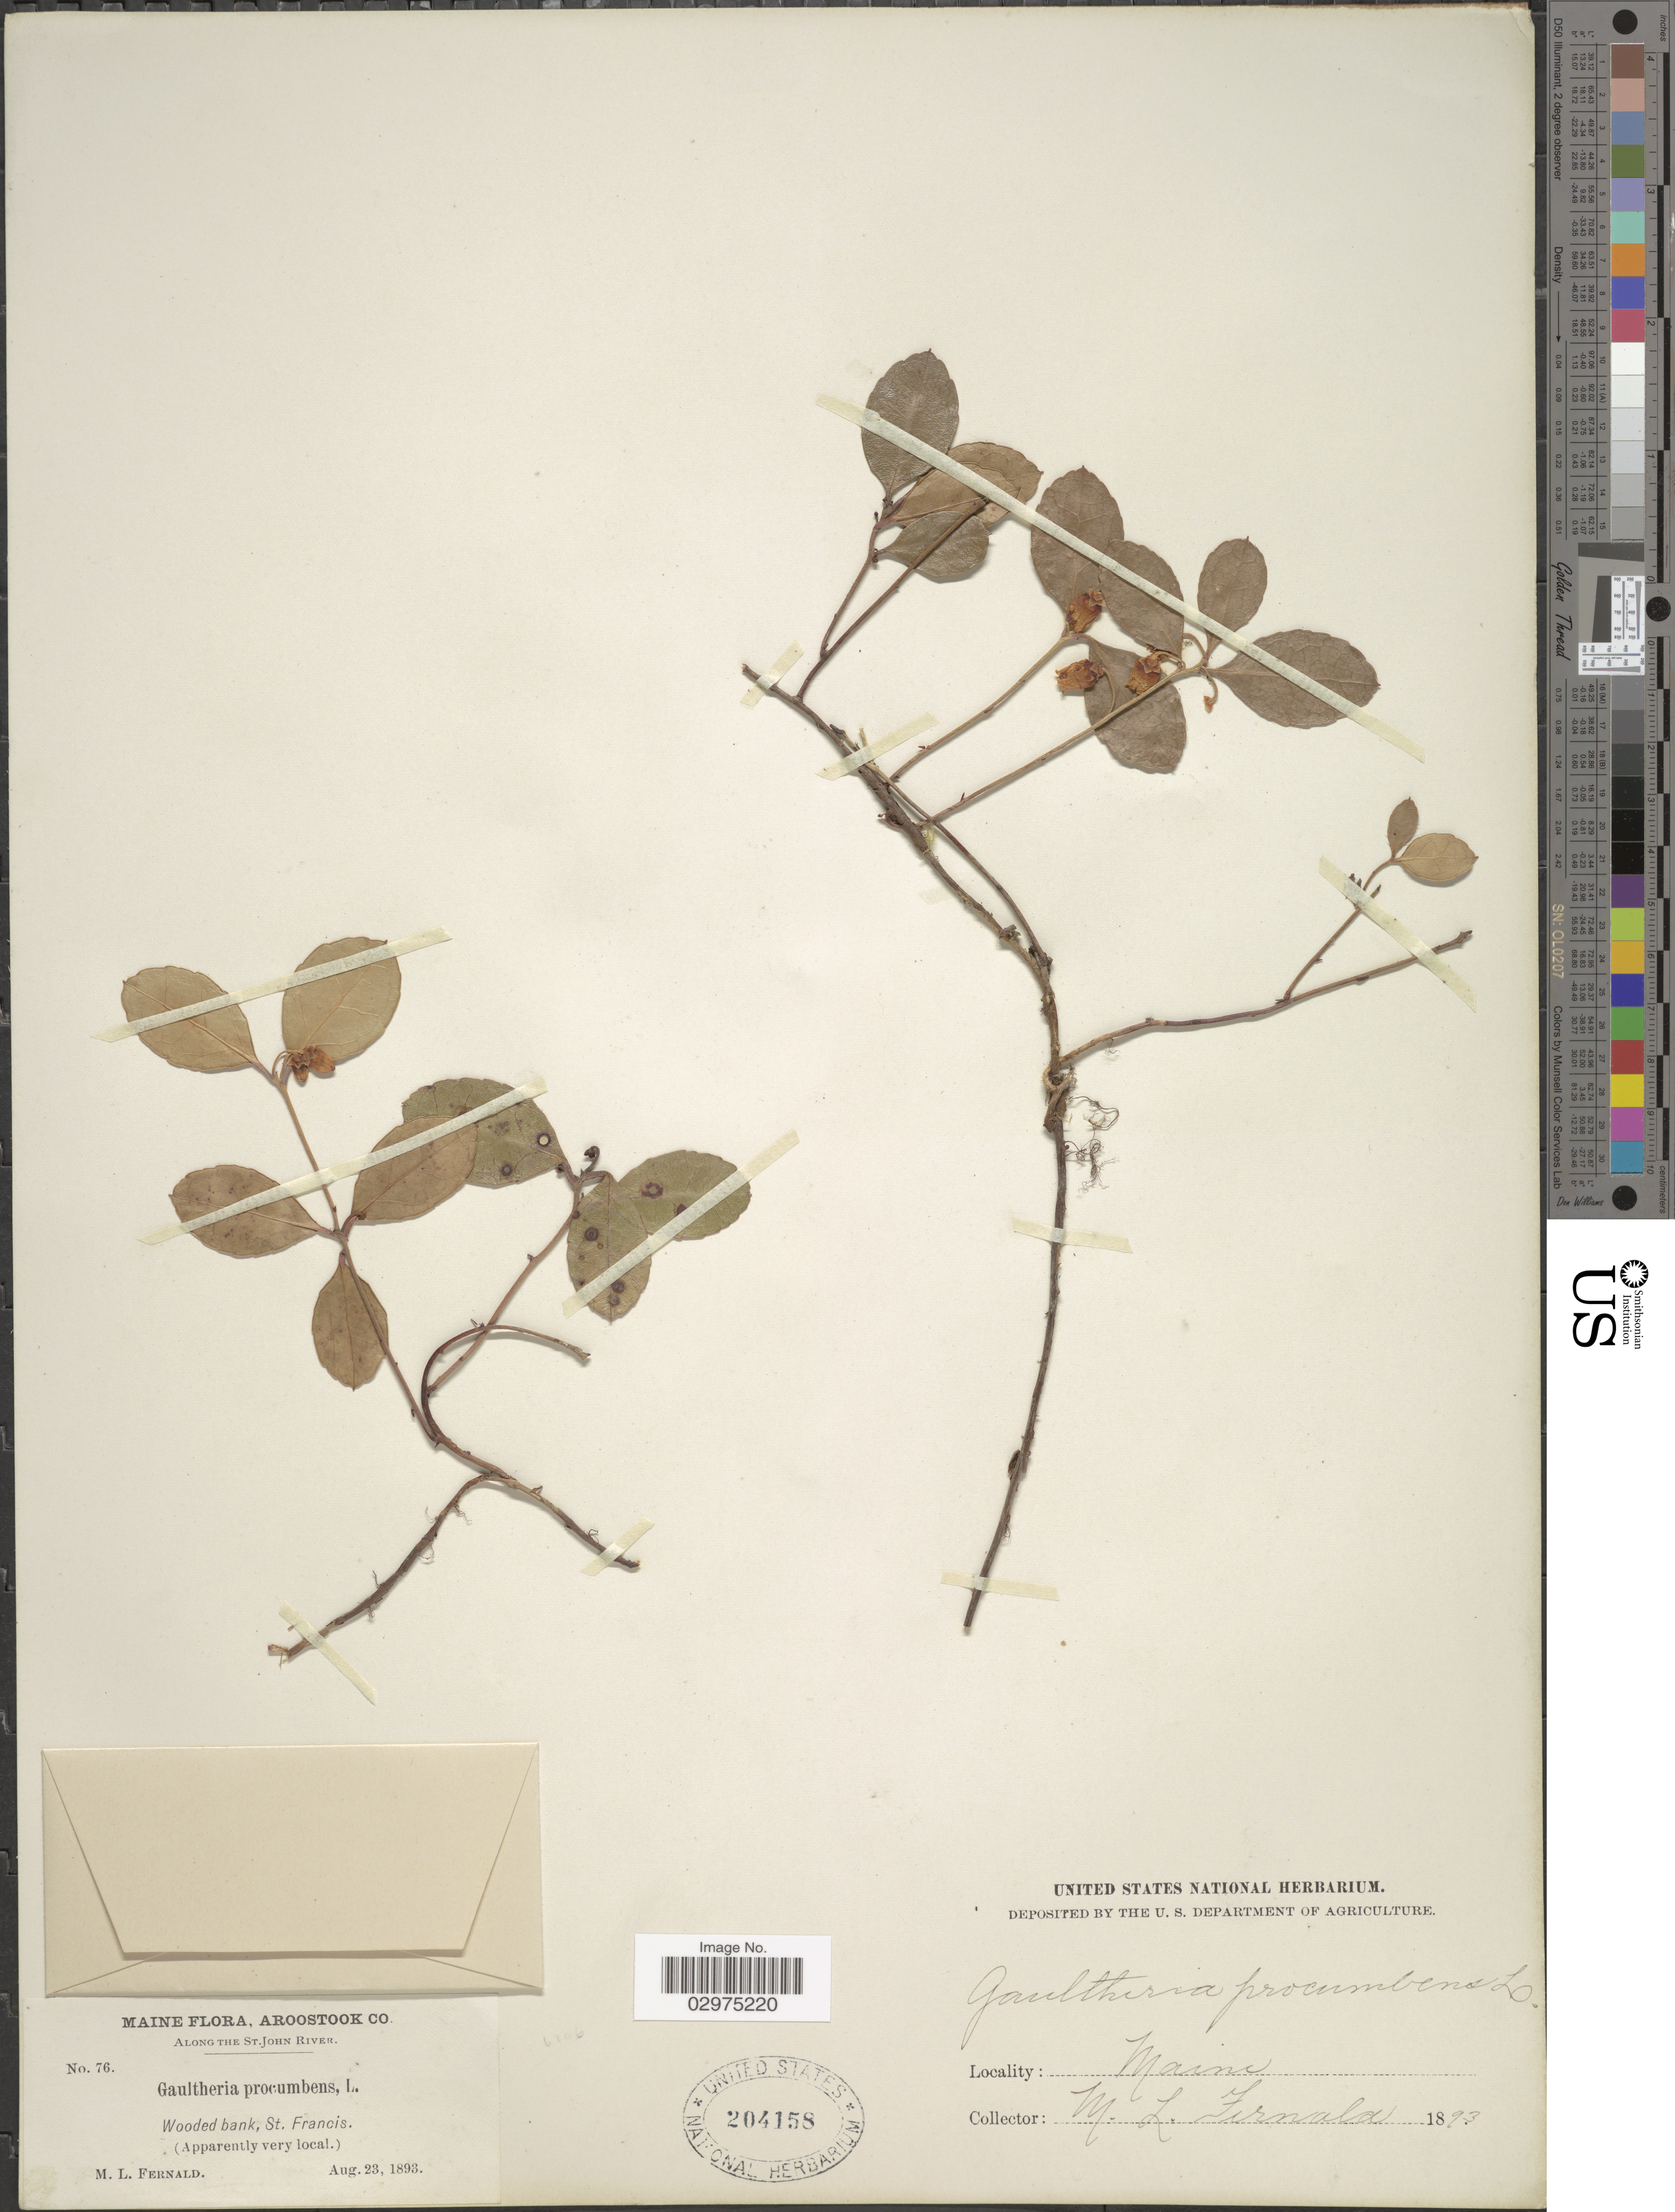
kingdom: Plantae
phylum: Tracheophyta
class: Magnoliopsida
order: Ericales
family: Ericaceae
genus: Gaultheria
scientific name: Gaultheria procumbens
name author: L.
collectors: M. L. Fernald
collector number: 76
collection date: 1893-08-23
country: United States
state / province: Maine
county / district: Aroostook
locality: along the St. John River. Wooded bank, St. Francis.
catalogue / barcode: US 204158